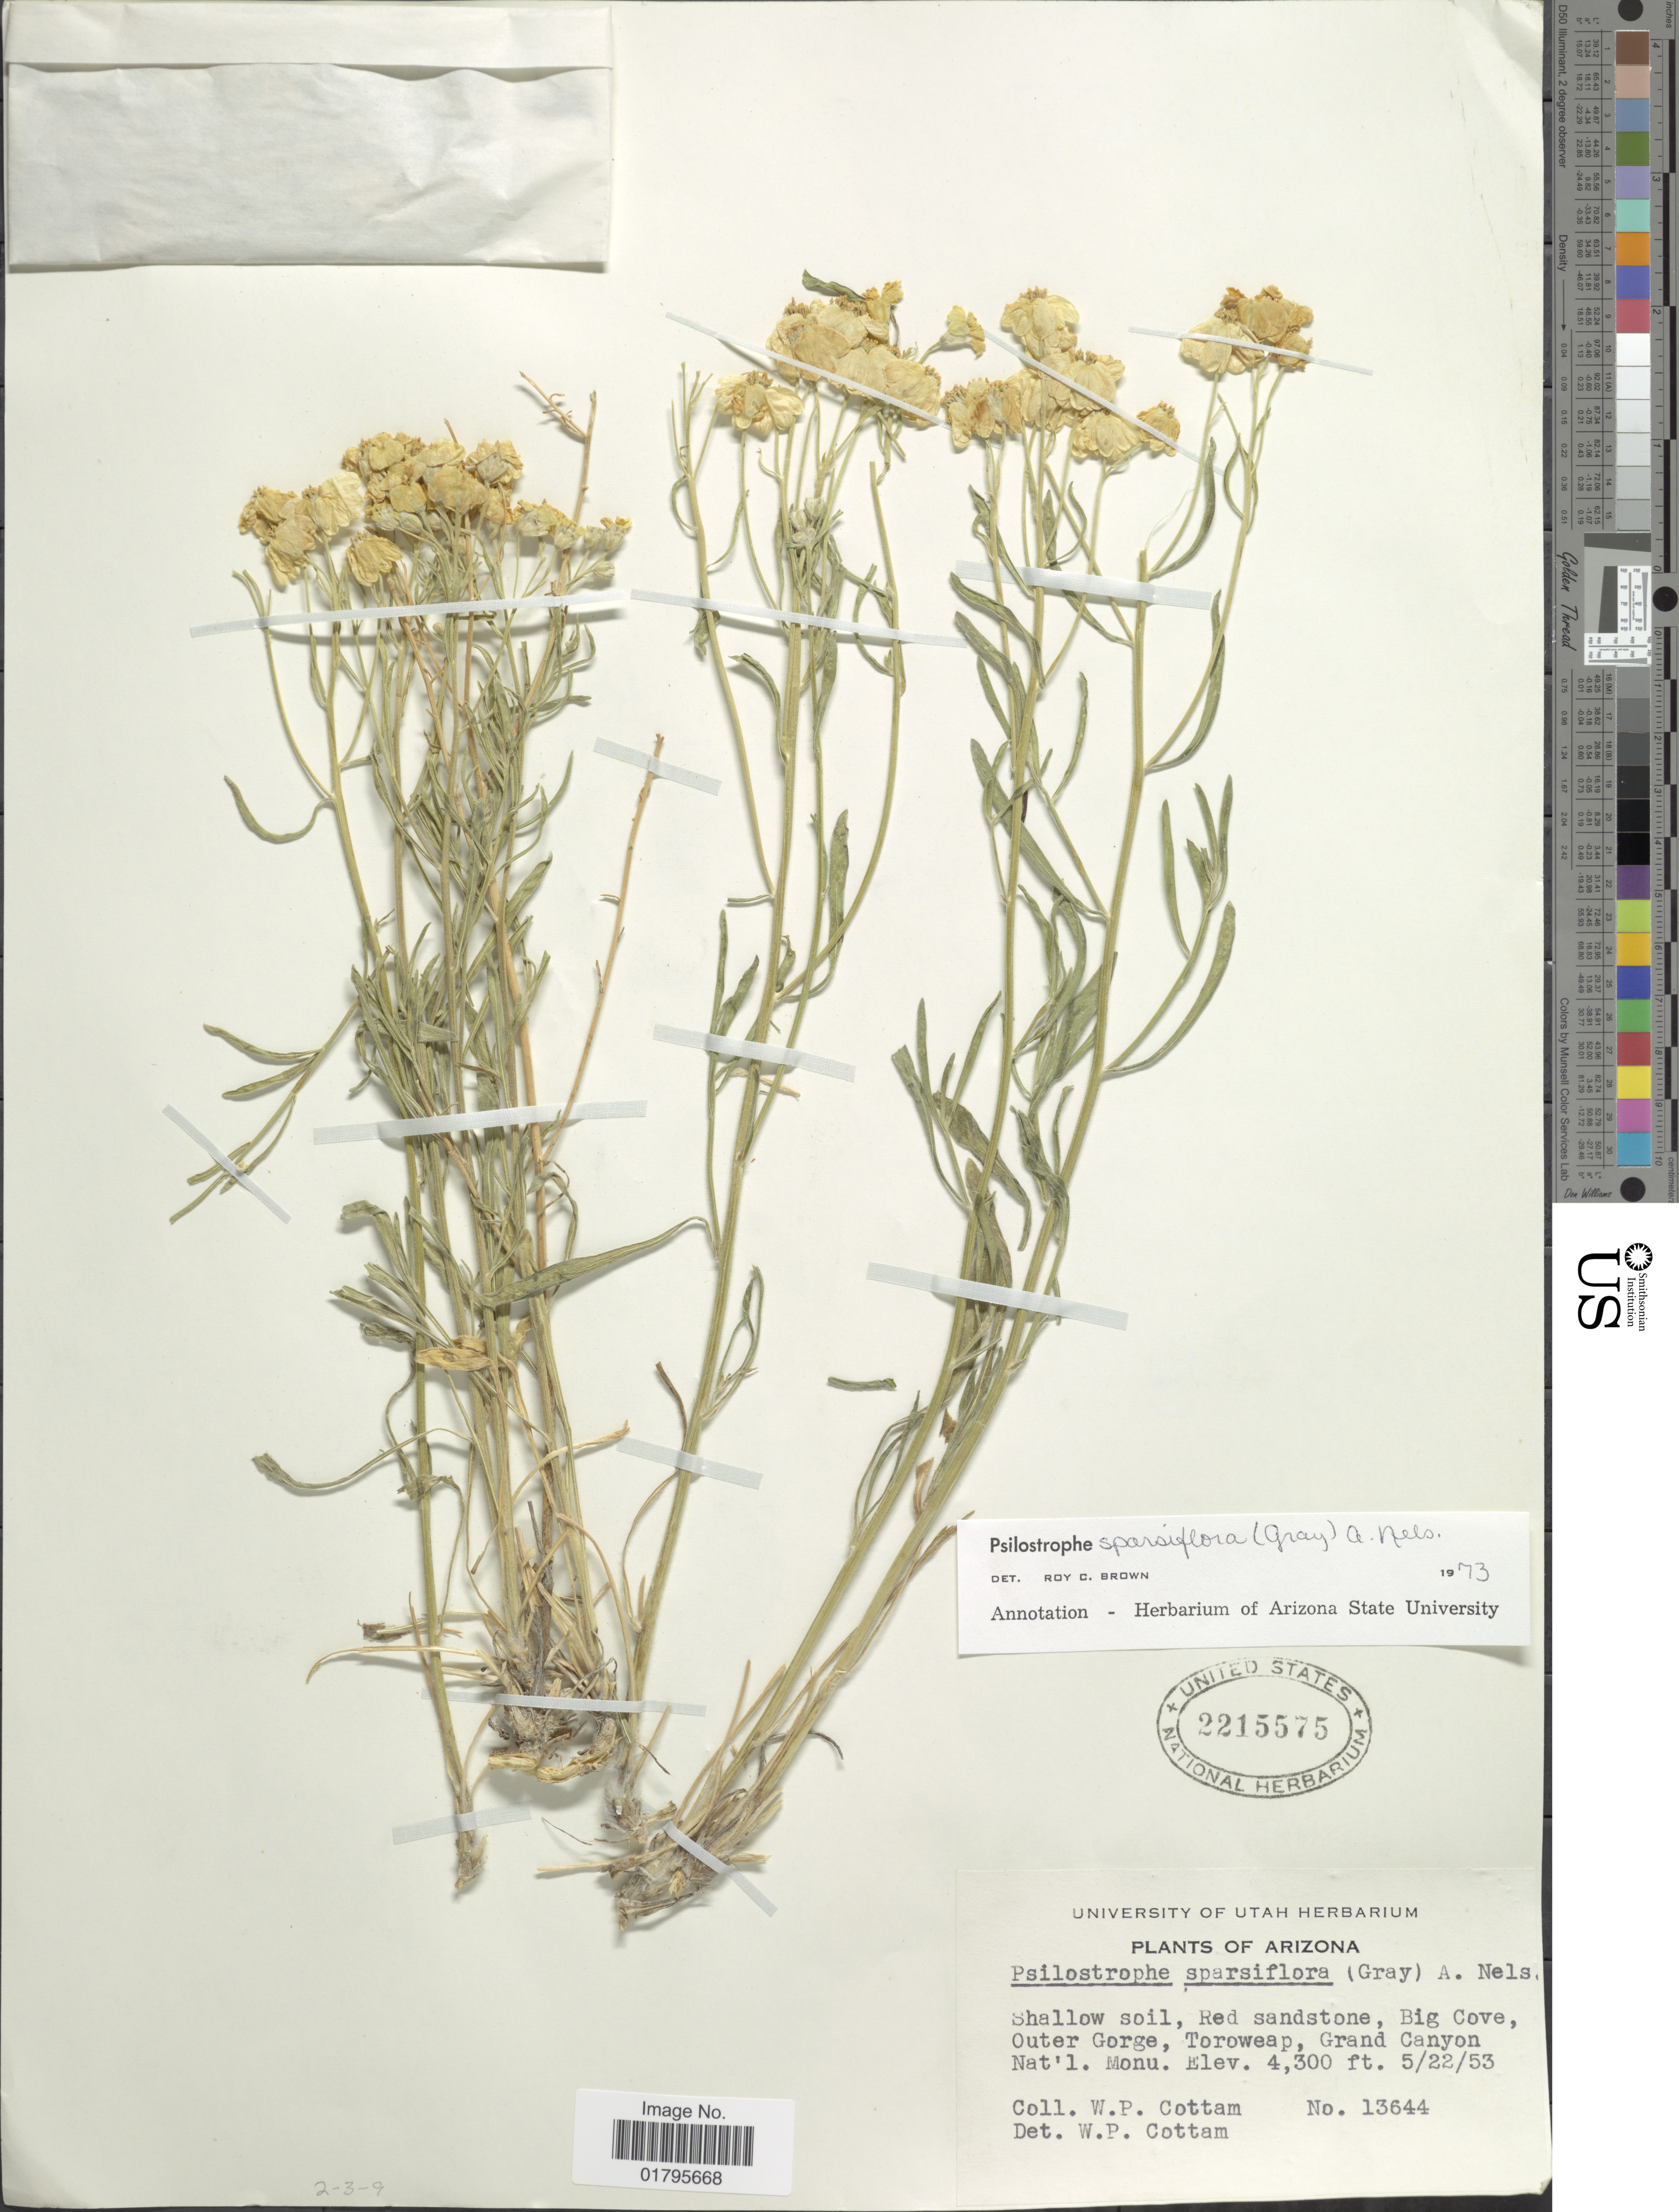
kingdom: Plantae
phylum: Tracheophyta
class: Magnoliopsida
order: Asterales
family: Asteraceae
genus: Psilostrophe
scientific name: Psilostrophe sparsiflora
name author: (A. Gray) A. Nelson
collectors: W. Cottam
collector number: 13644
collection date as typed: Transcribed d/m/y: 22/5/53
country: United States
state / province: Arizona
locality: Big Cove, Outer Gorge, Toroweap, Grand Canyon Nat'l. Monu.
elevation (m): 1311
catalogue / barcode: US 2215575